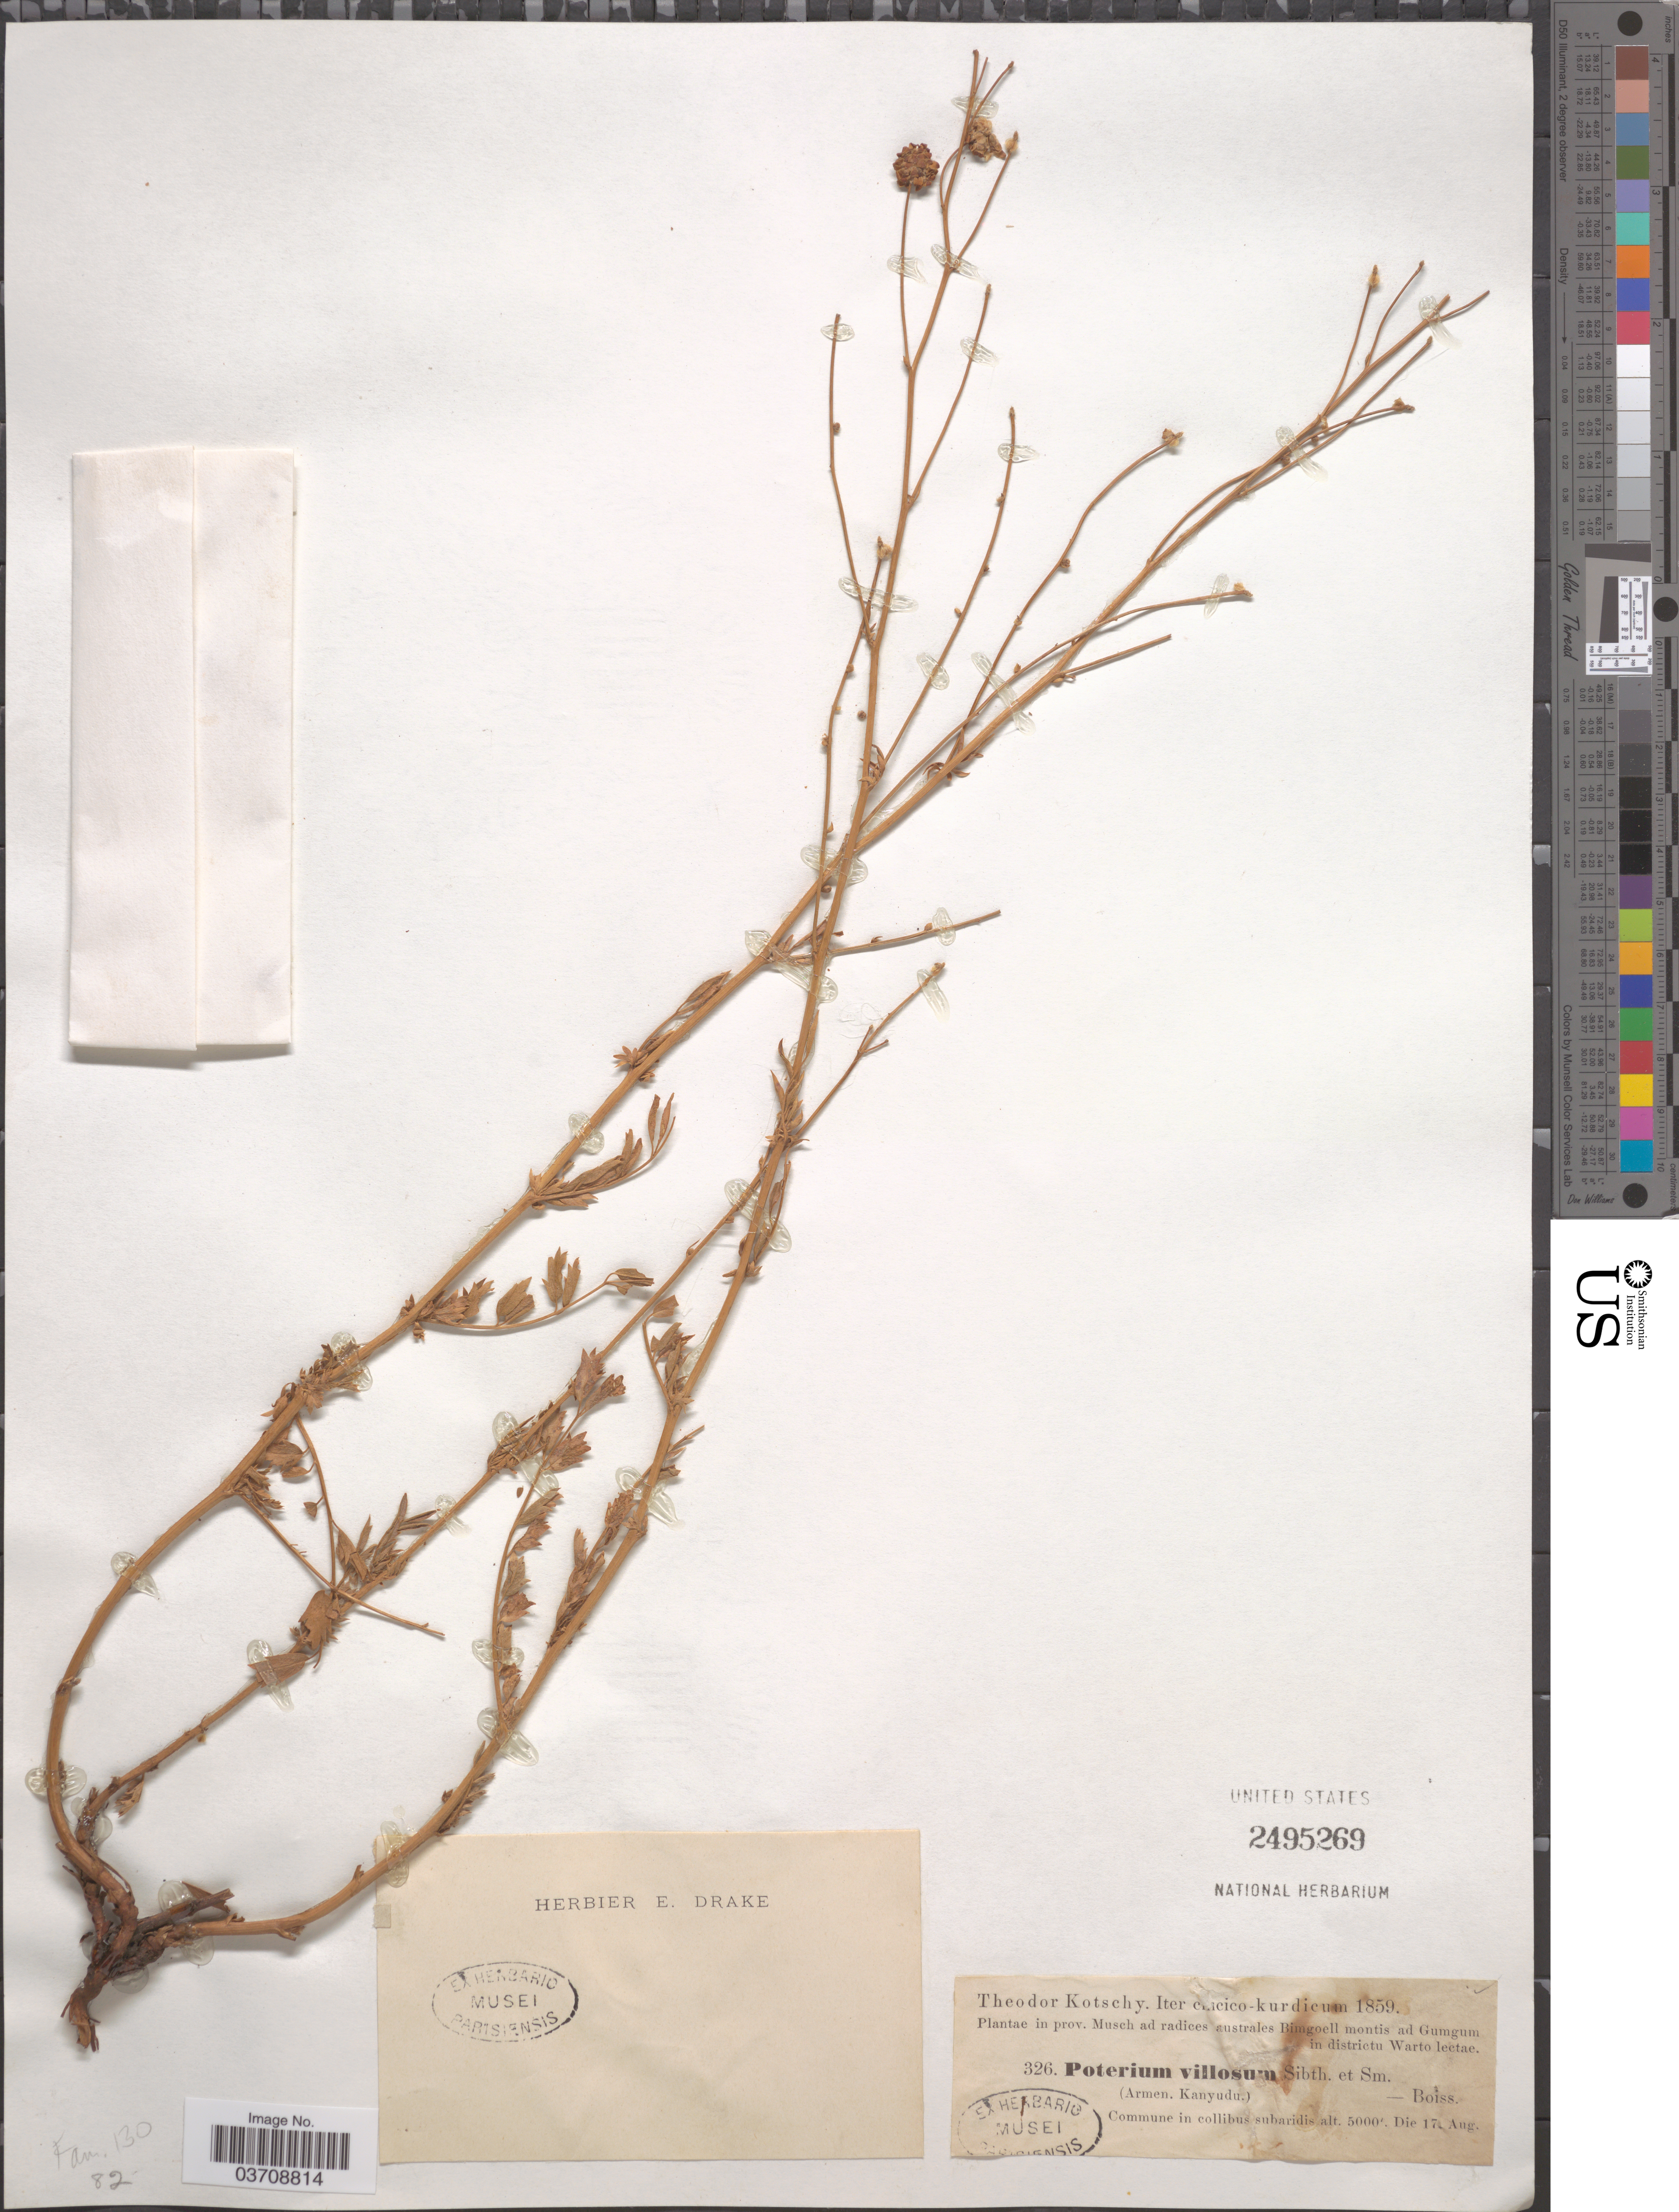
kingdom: Plantae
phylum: Tracheophyta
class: Magnoliopsida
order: Rosales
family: Rosaceae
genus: Sanguisorba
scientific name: Sanguisorba minor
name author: Scop.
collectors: K. G. Kotschy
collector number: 326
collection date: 1859-08-17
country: Turkey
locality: Iter cilicico-kurdicum. In Prov. Musch ad radices australes Bimgoell montis ad Gumgum in districtu Warto lectæ.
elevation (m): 1524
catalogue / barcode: US 2495269